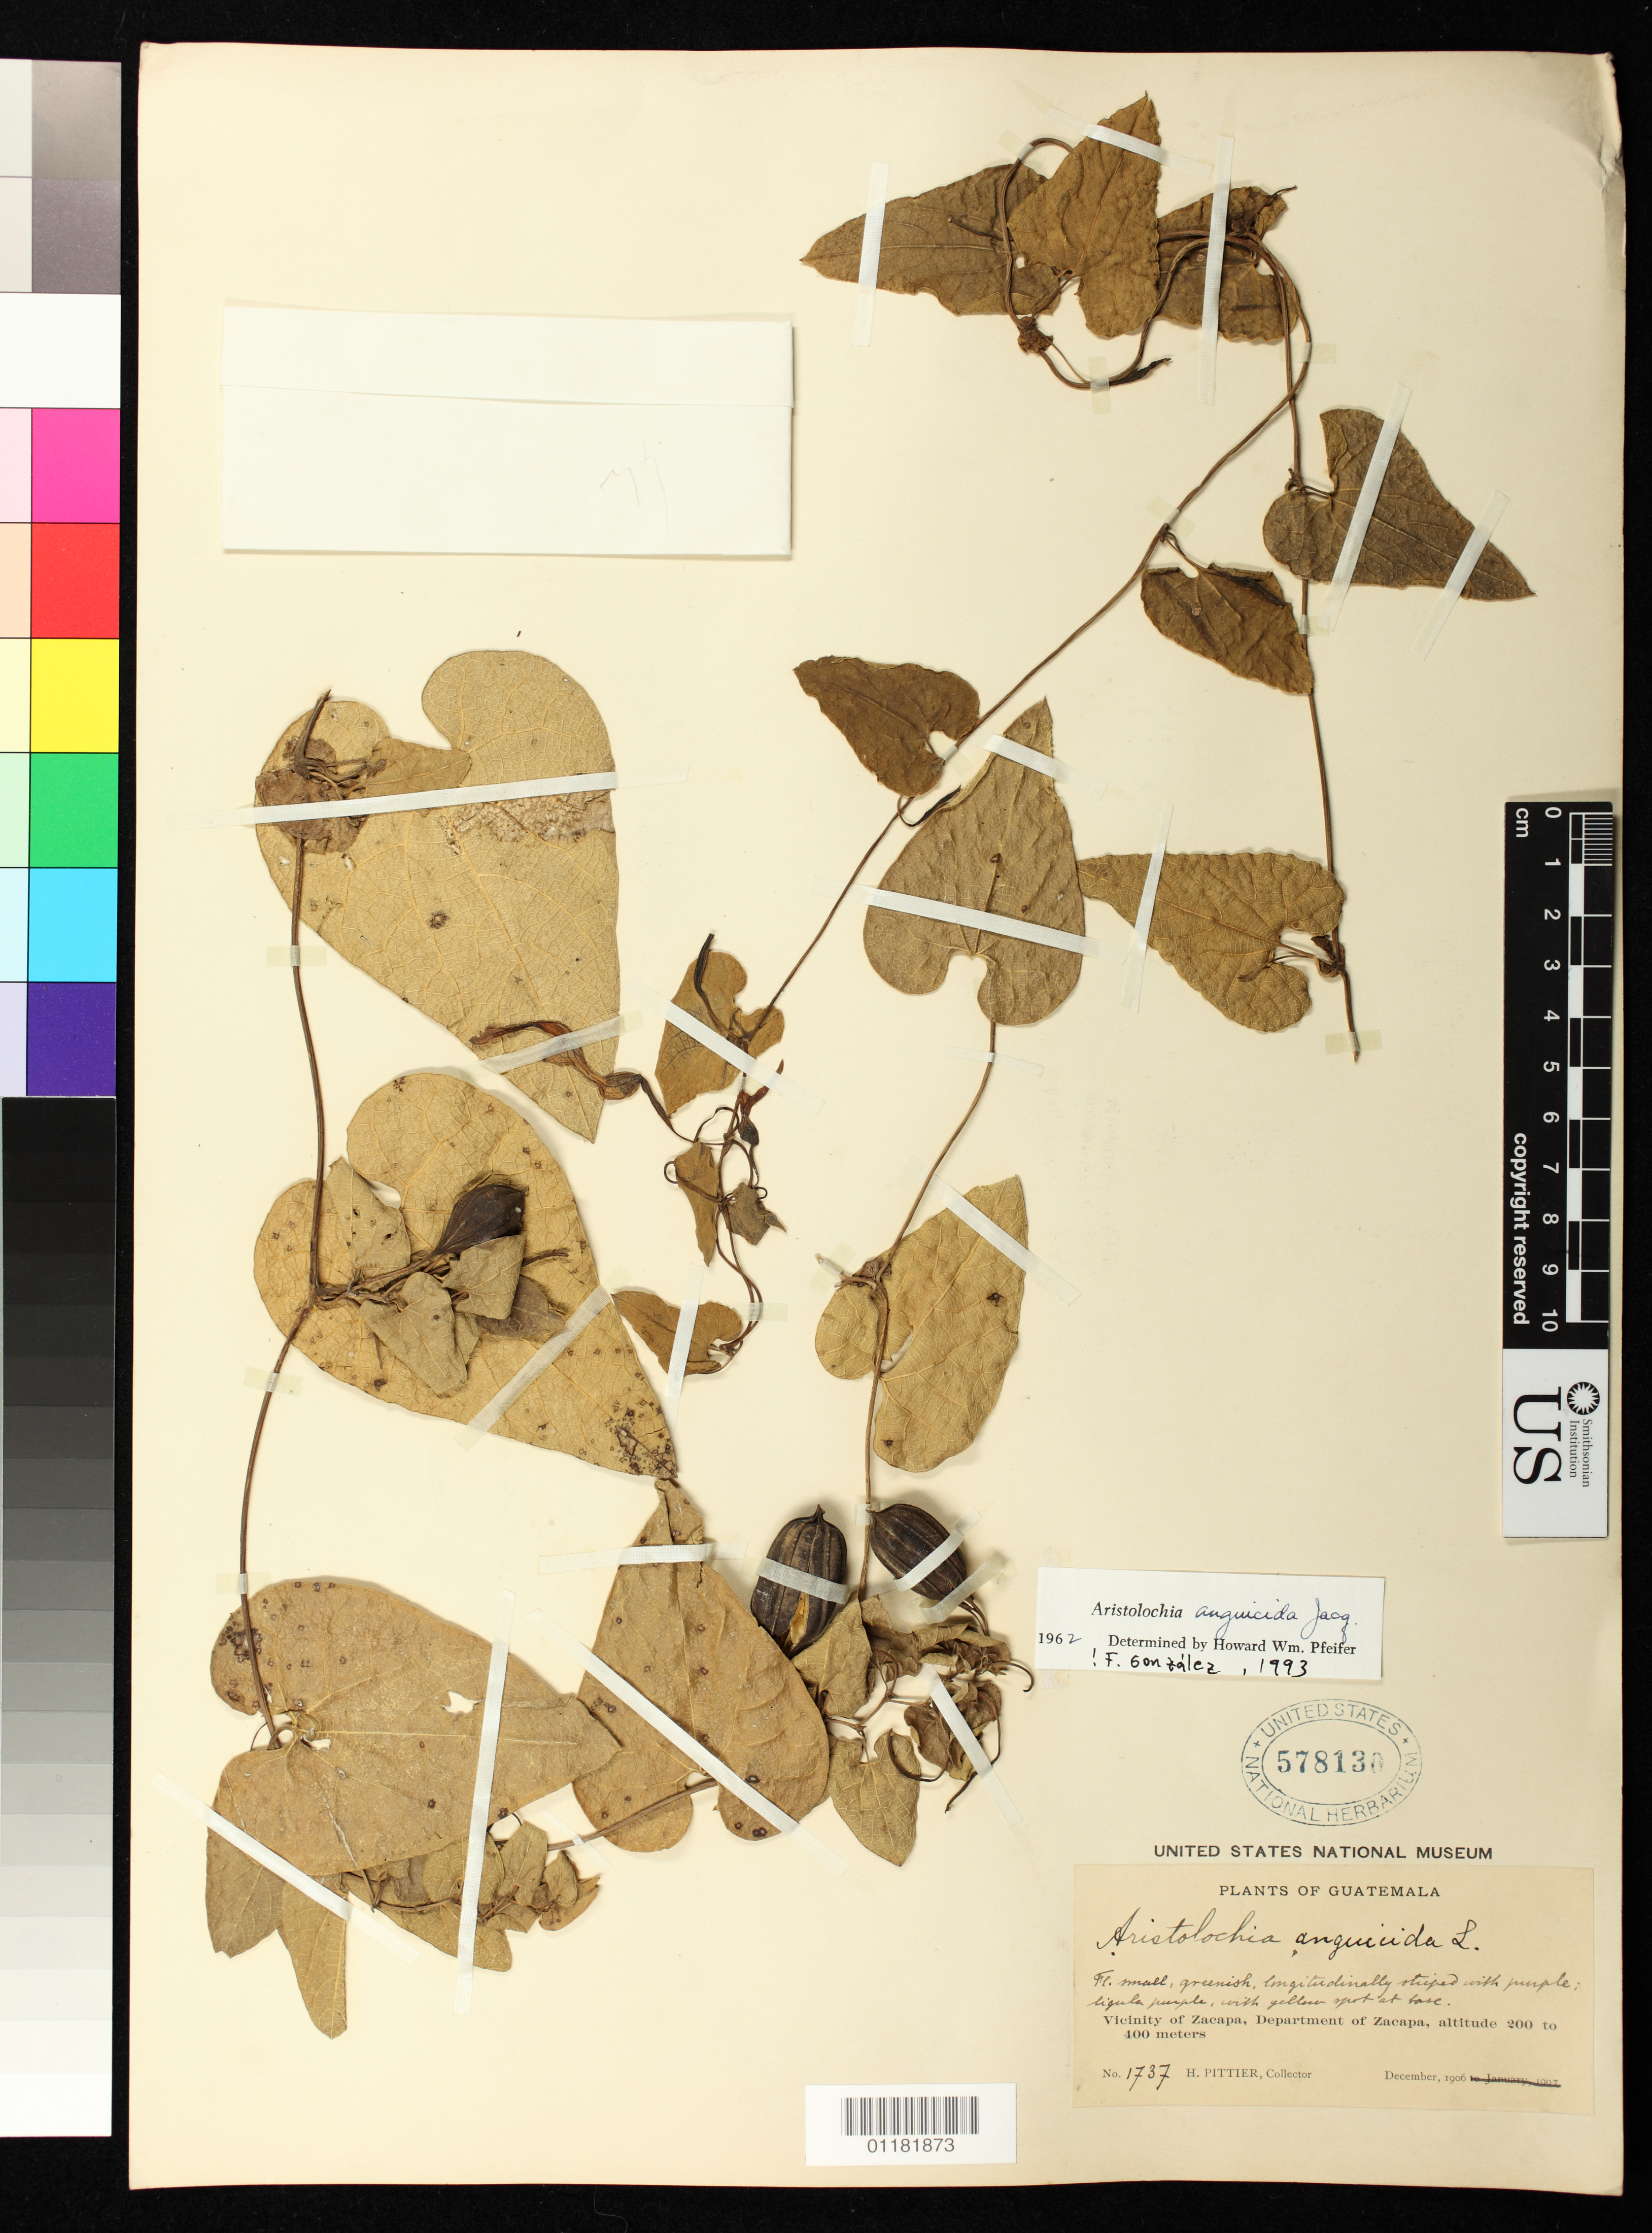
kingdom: Plantae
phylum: Tracheophyta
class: Magnoliopsida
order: Piperales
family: Aristolochiaceae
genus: Aristolochia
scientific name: Aristolochia anguicida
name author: Jacq.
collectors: H. F. Pittier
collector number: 1737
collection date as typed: Dec 1906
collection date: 1906-12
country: Guatemala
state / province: Zacapa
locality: Vicinity of Zacapa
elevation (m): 200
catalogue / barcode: US 578130